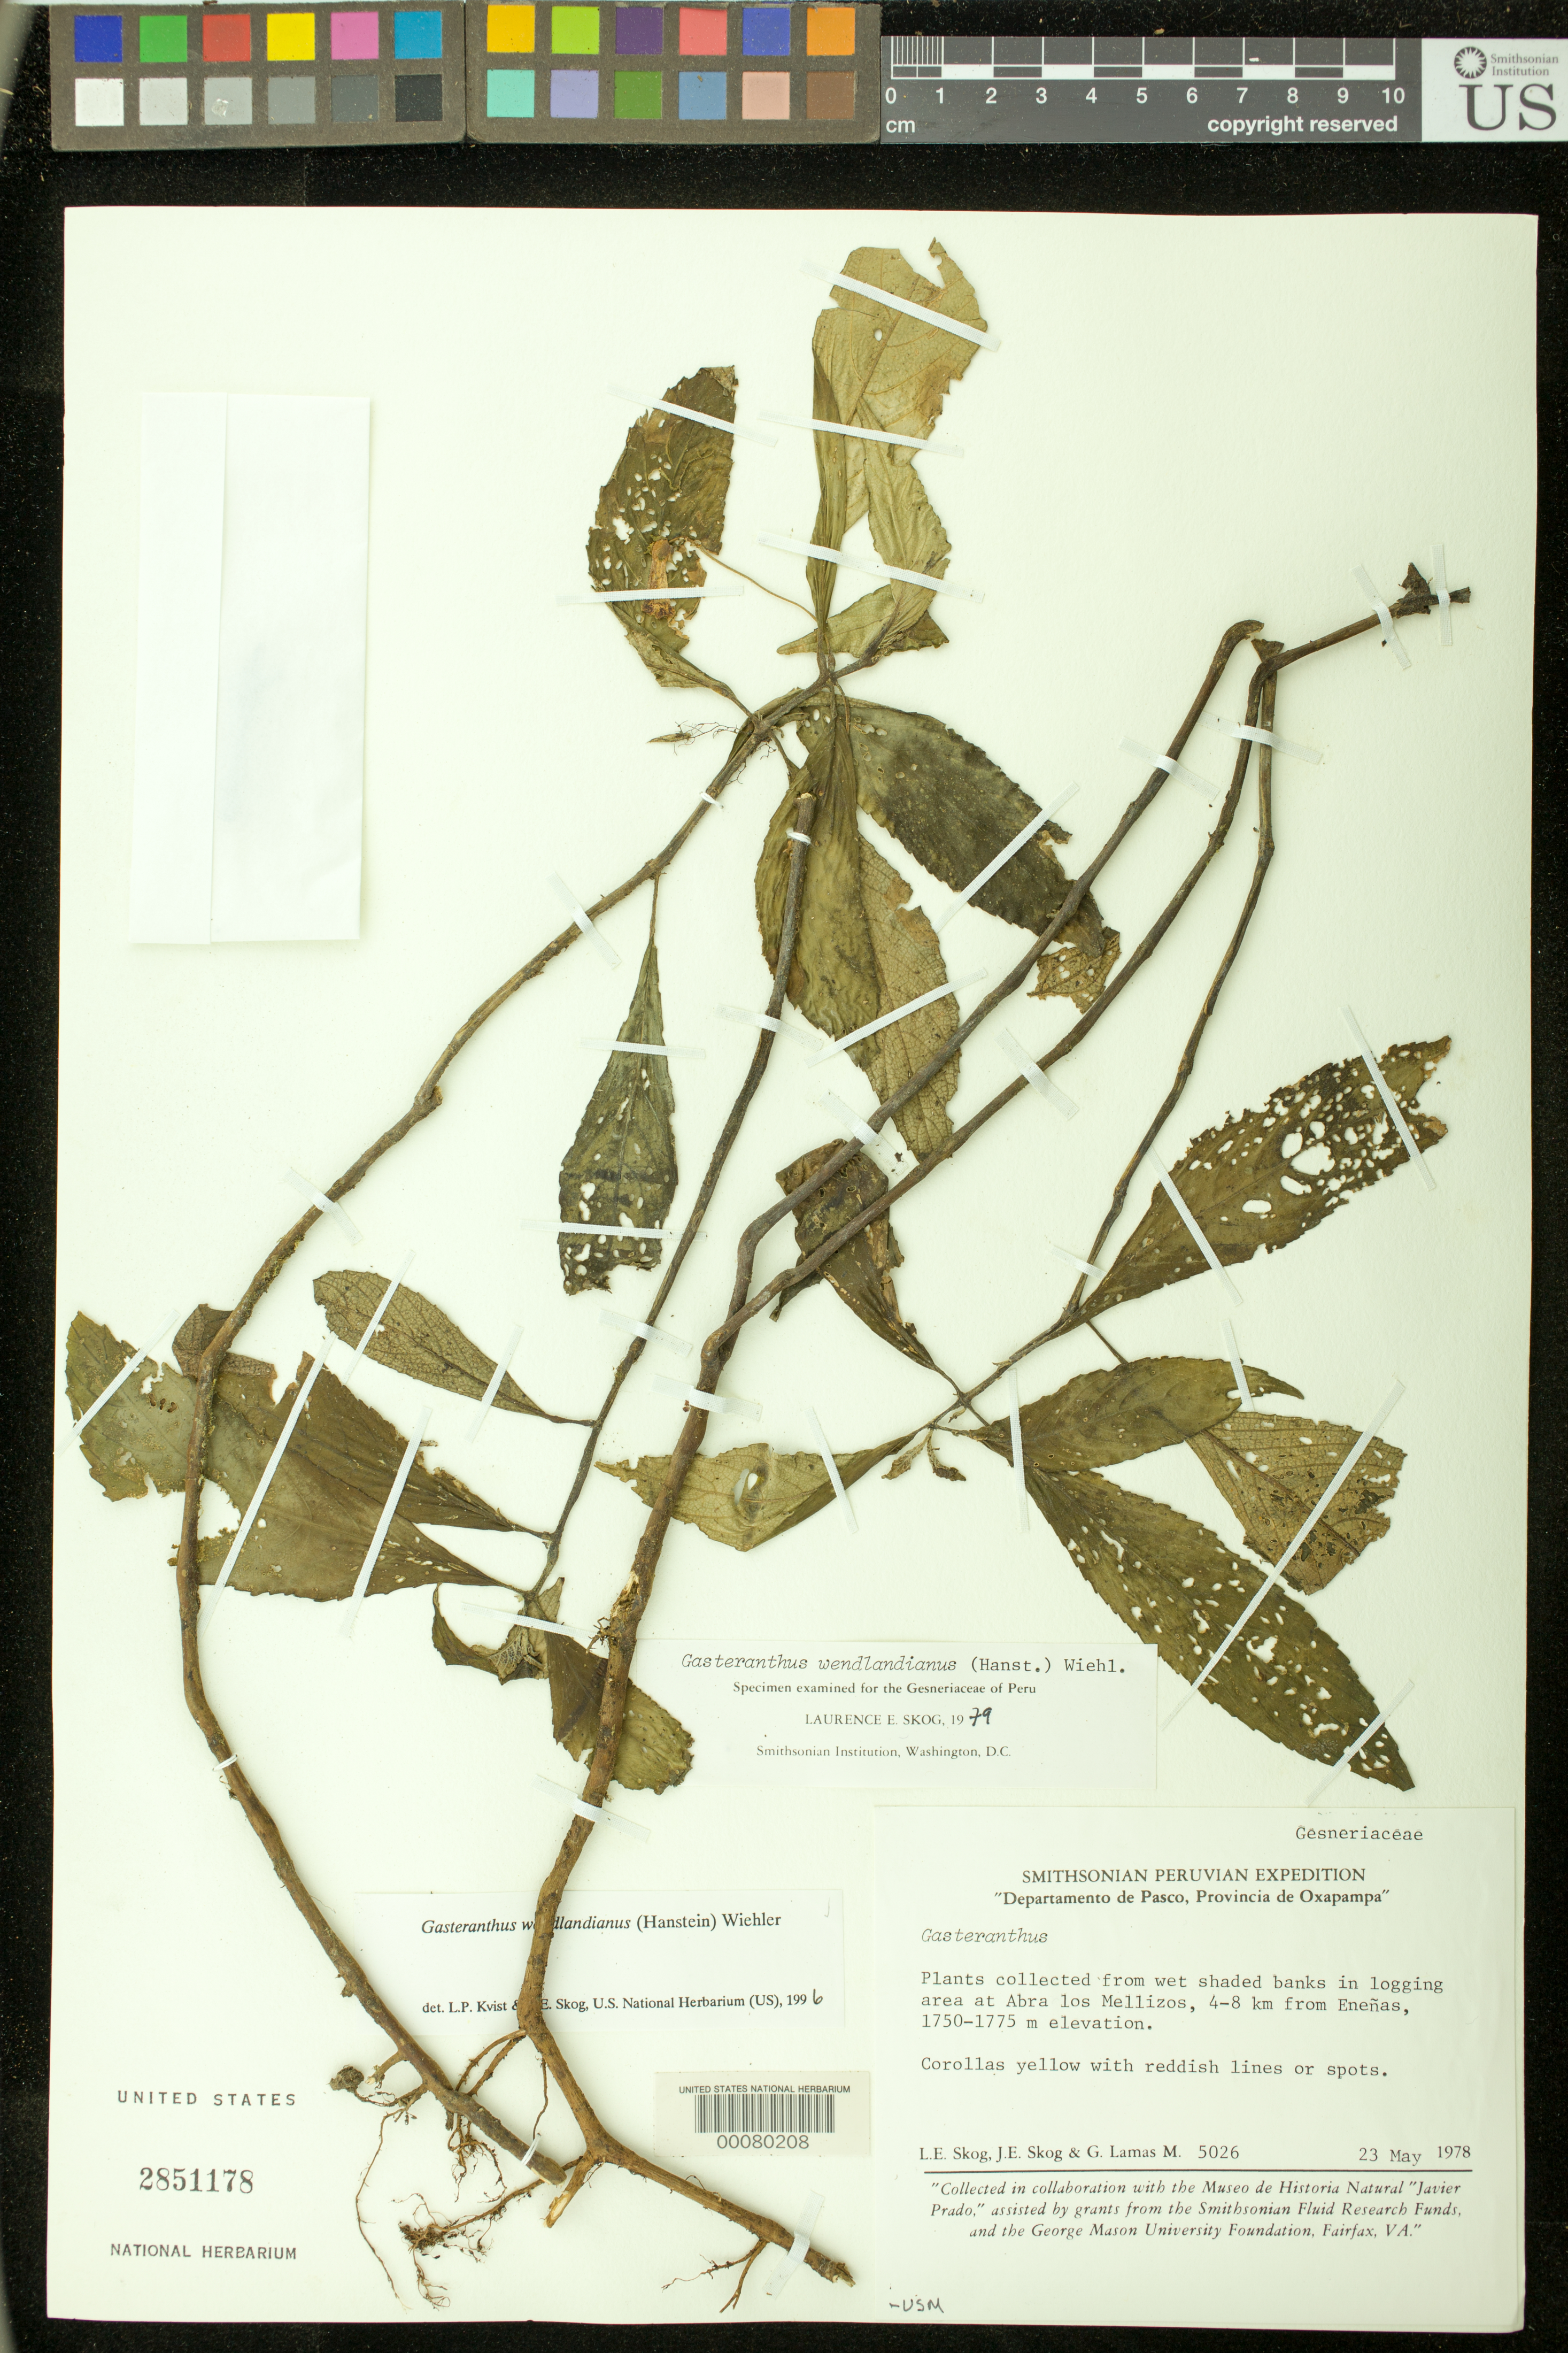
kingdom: Plantae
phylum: Tracheophyta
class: Magnoliopsida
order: Lamiales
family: Gesneriaceae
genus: Gasteranthus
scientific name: Gasteranthus wendlandianus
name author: (Hanst.) Wiehler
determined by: Skog, Laurence E.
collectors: L. E. Skog, J. E. Skog & G. Lamas M.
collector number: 5026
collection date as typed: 23 May 1978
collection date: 1978-05-23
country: Peru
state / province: Pasco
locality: Prov. Oxapampa; Abra los Mellizos, 4-8 km from Eneñas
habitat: Wet shaded banks in logging area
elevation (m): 1750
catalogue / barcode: US 2851178